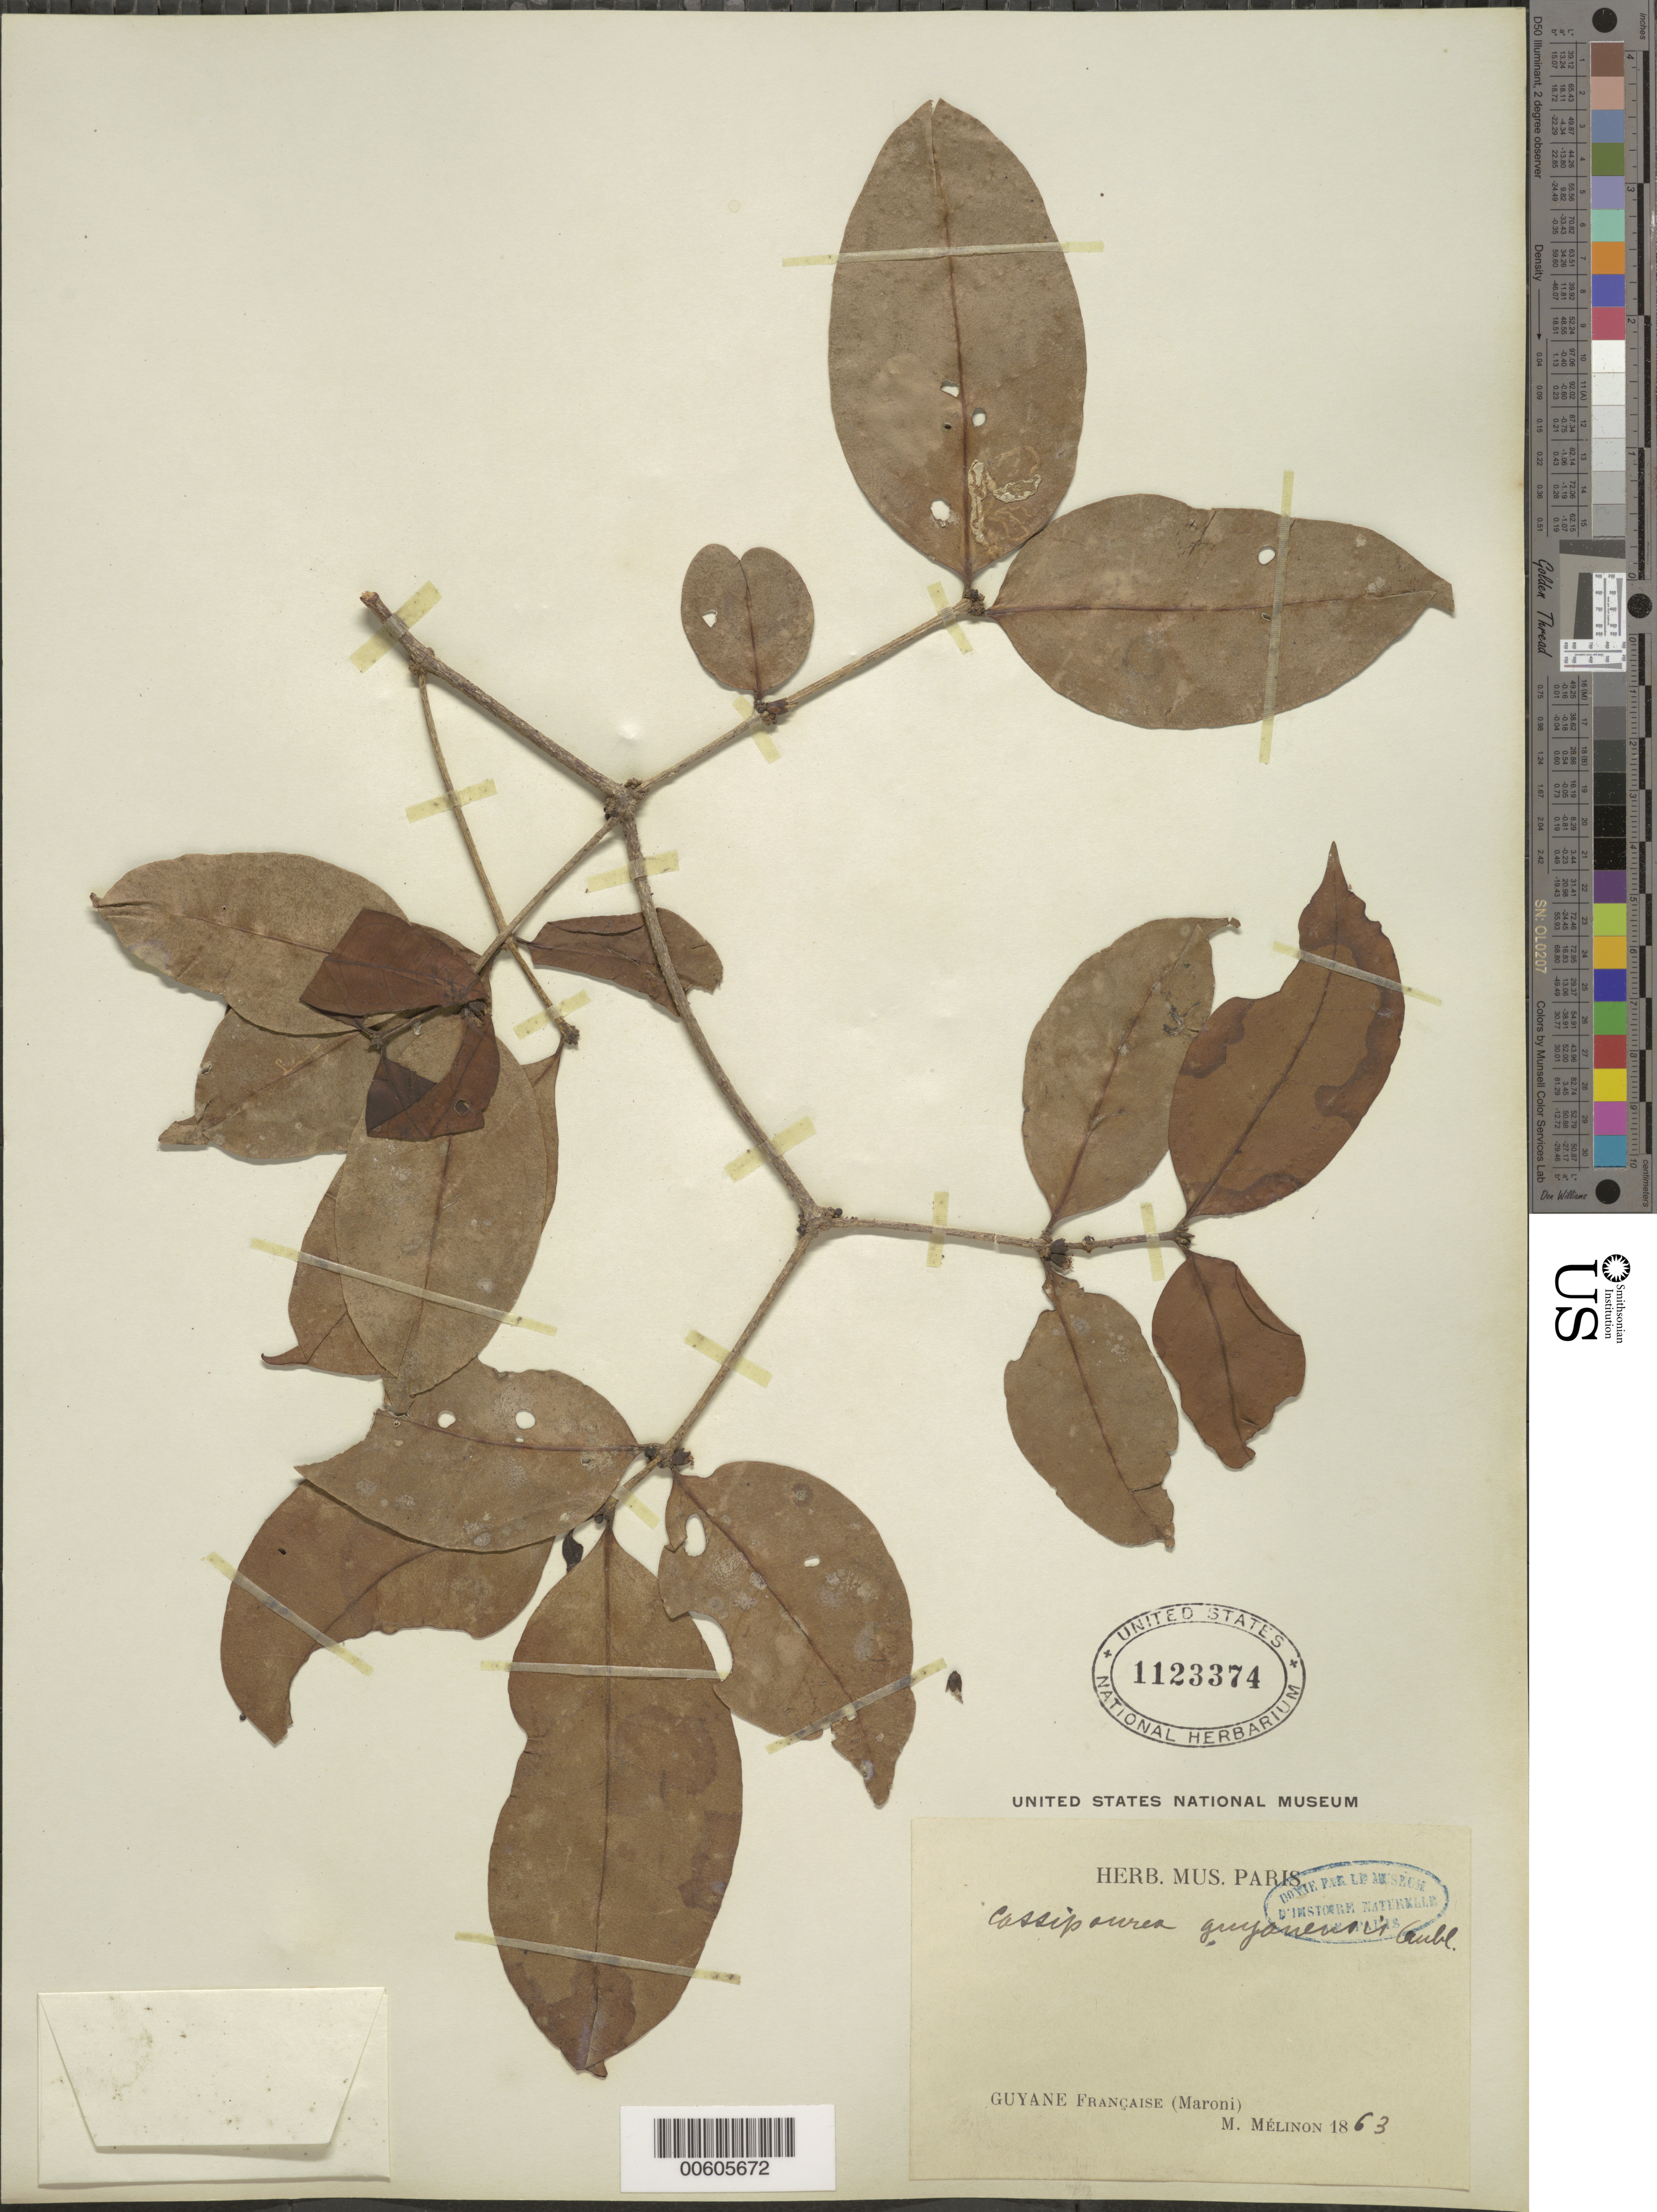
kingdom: Plantae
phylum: Tracheophyta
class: Magnoliopsida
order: Malpighiales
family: Rhizophoraceae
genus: Cassipourea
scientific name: Cassipourea guianensis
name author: Aubl.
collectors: E. Mélinon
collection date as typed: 1863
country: French Guiana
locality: Maroni R.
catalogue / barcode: US 1123374